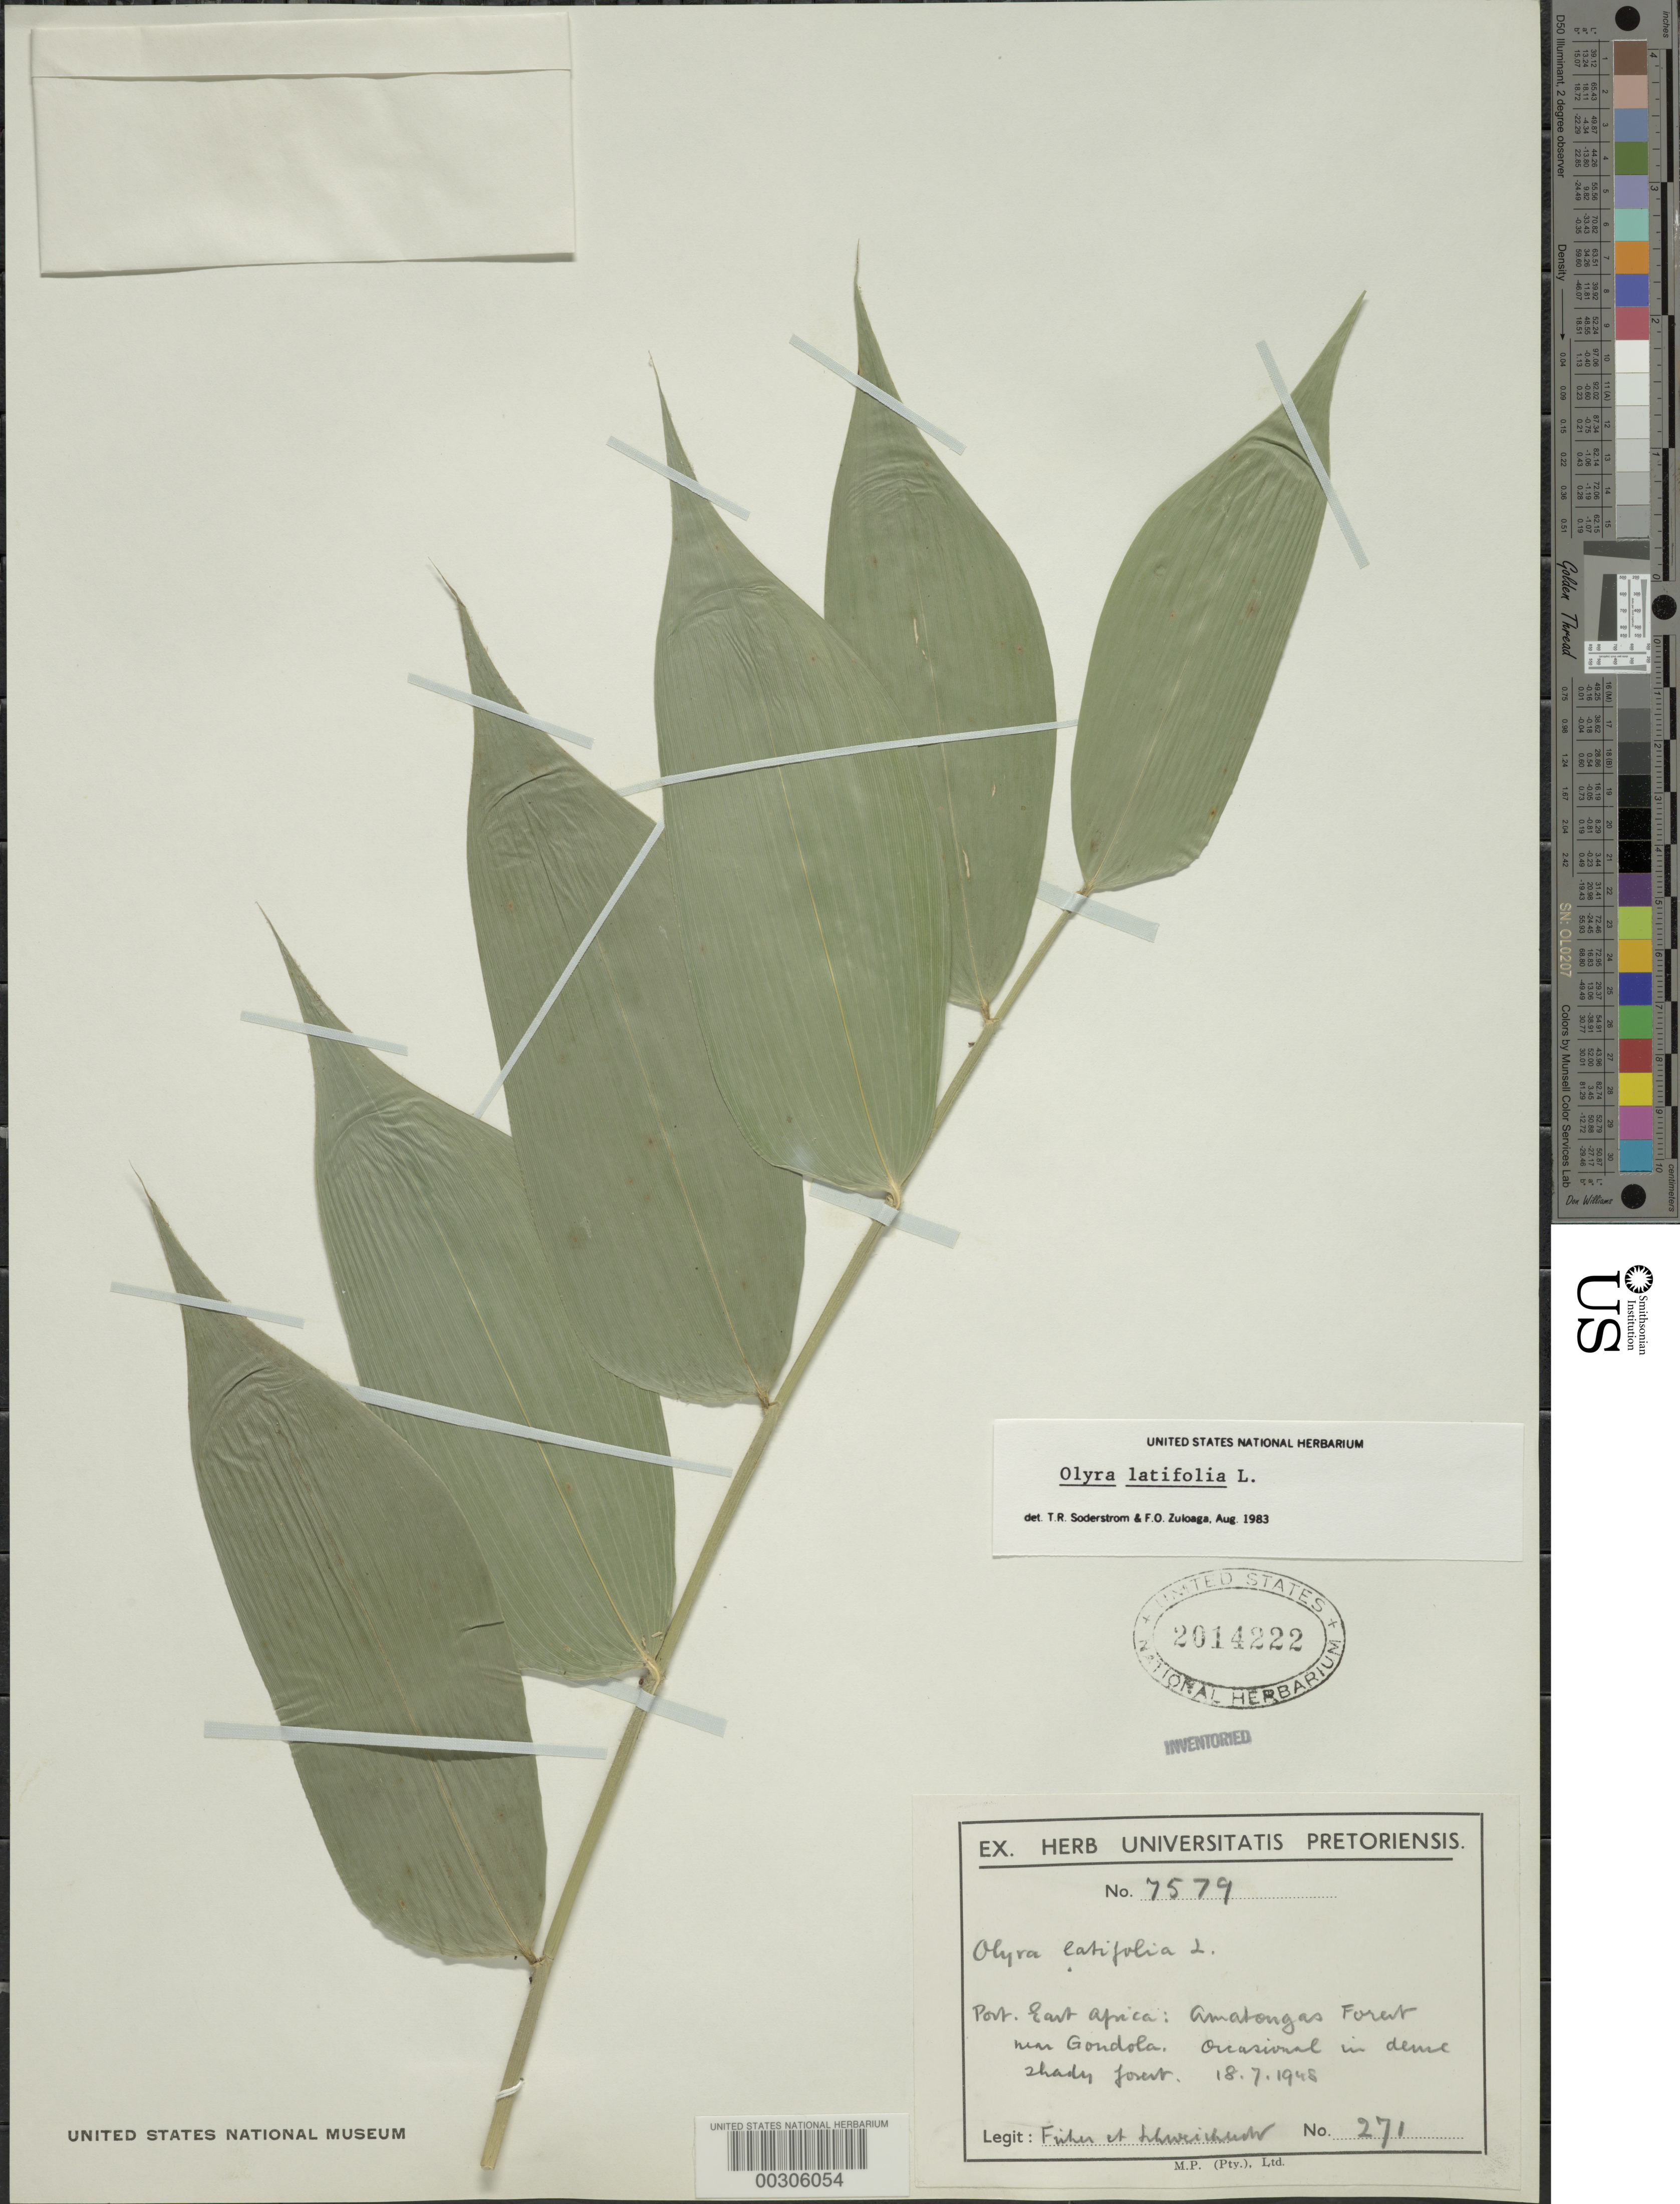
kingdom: Plantae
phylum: Tracheophyta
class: Liliopsida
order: Poales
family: Poaceae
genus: Olyra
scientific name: Olyra latifolia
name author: L.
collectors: -- Fisher & -. Schweishuch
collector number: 271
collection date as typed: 18 Jul 1948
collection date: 1948-07-18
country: Mozambique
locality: Port East Africa, Amatongas Forest near Gondola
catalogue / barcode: US 2014222